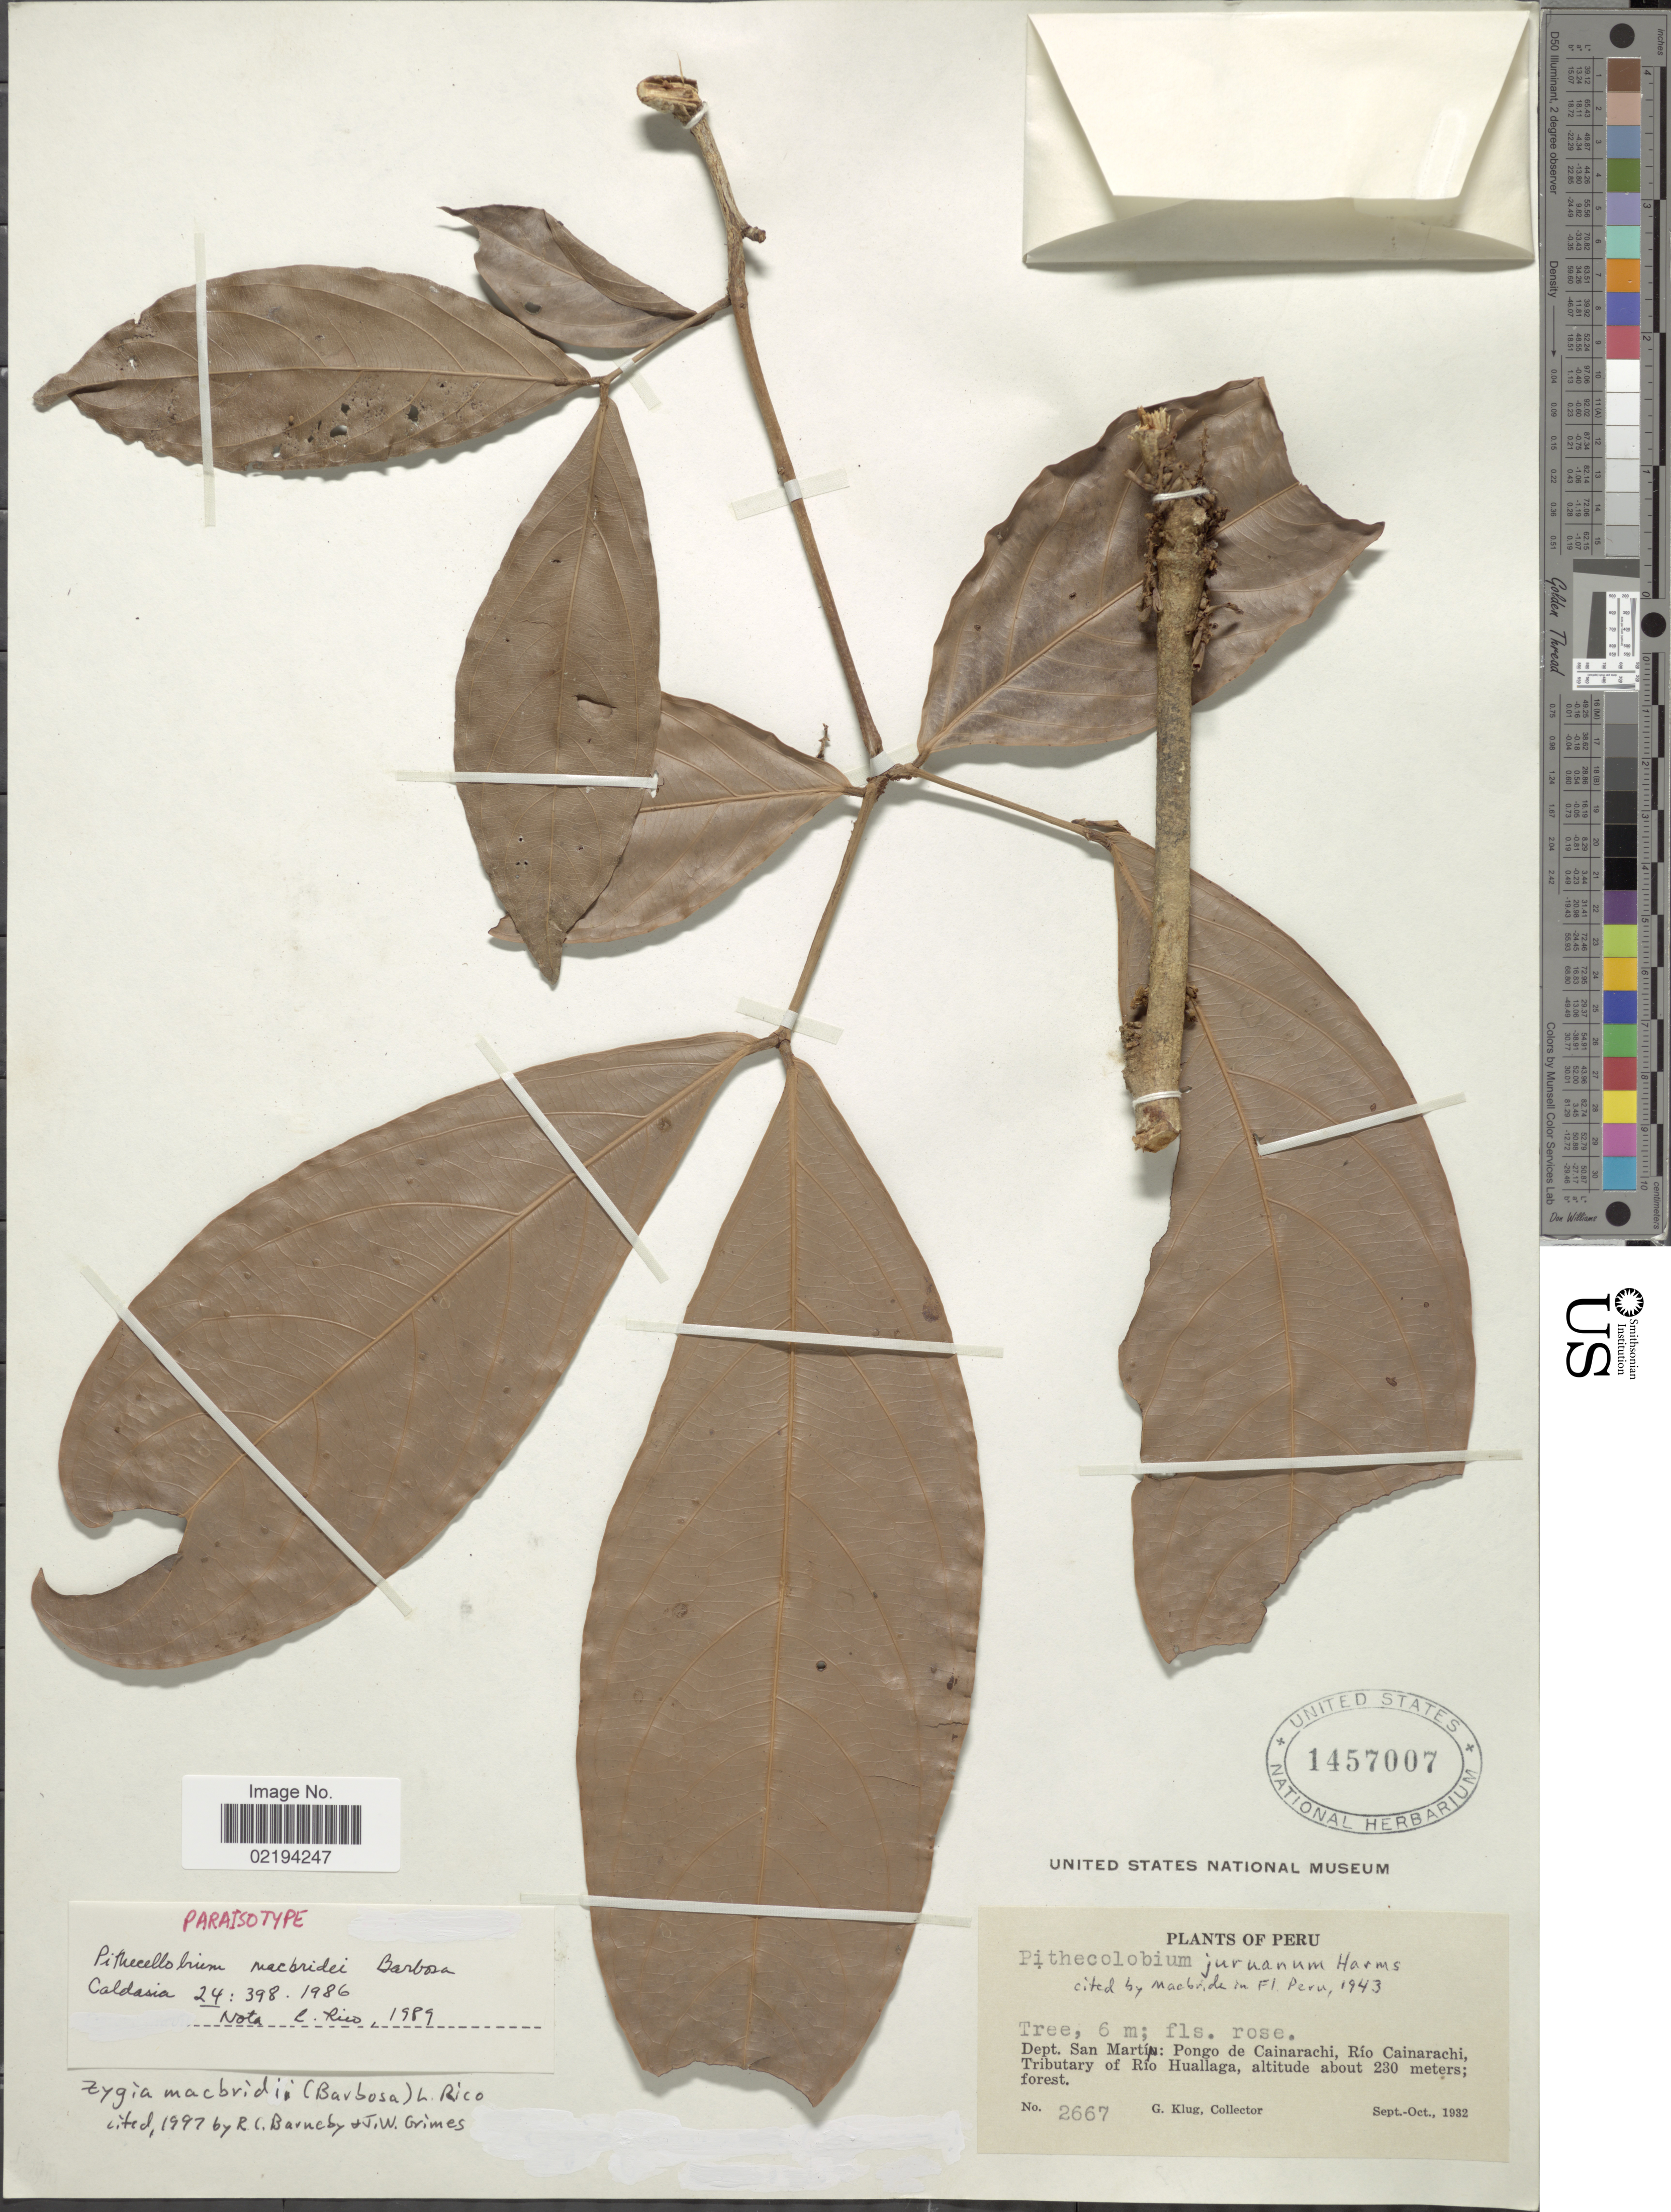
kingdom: Plantae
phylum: Tracheophyta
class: Magnoliopsida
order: Fabales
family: Fabaceae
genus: Zygia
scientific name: Zygia macbridei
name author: (C. Barbosa) L. Rico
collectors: G. Klug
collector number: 2667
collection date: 1932-09/1932-10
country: Peru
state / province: San Martín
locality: Pongo de Cainarachi, Rio Cainarachi, Tributary of Rio Huallaga.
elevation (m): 230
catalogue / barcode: US 1457007